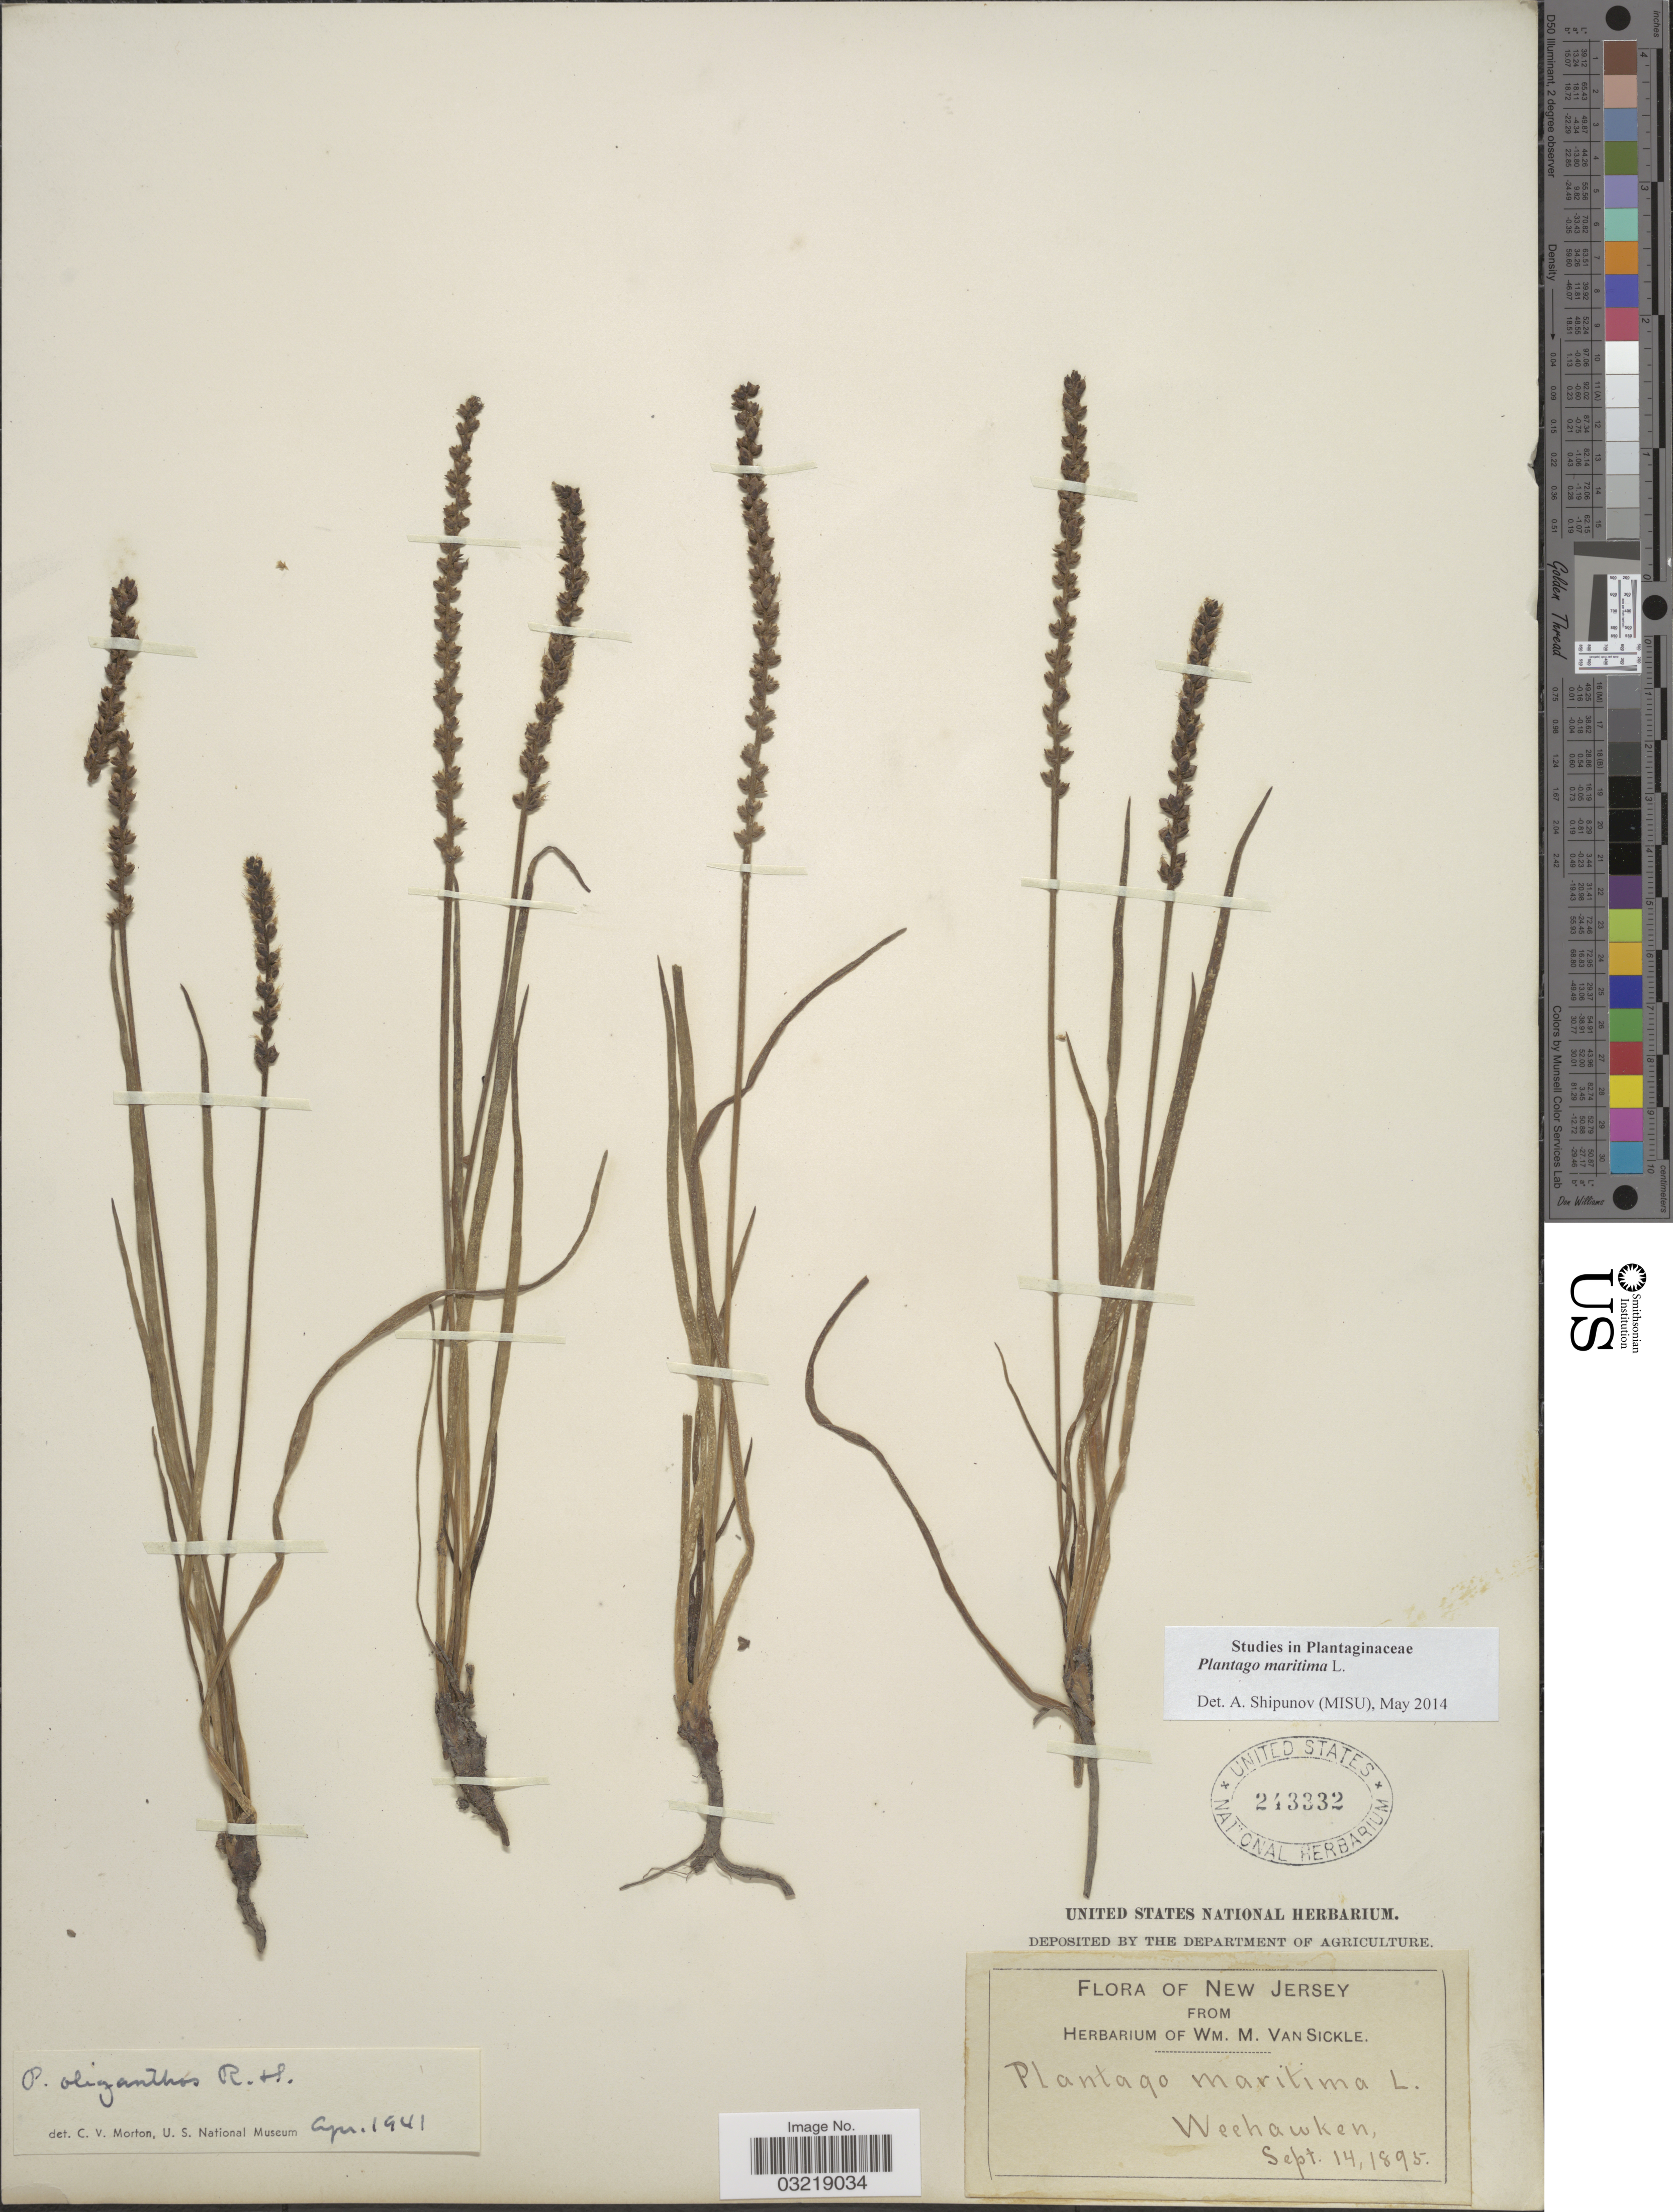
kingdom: Plantae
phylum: Tracheophyta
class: Magnoliopsida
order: Lamiales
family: Plantaginaceae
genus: Plantago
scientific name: Plantago maritima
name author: L.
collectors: ex herb. Wm. M. Van Sickle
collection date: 1895-09-14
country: United States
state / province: New Jersey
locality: Weehawken.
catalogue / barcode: US 243332